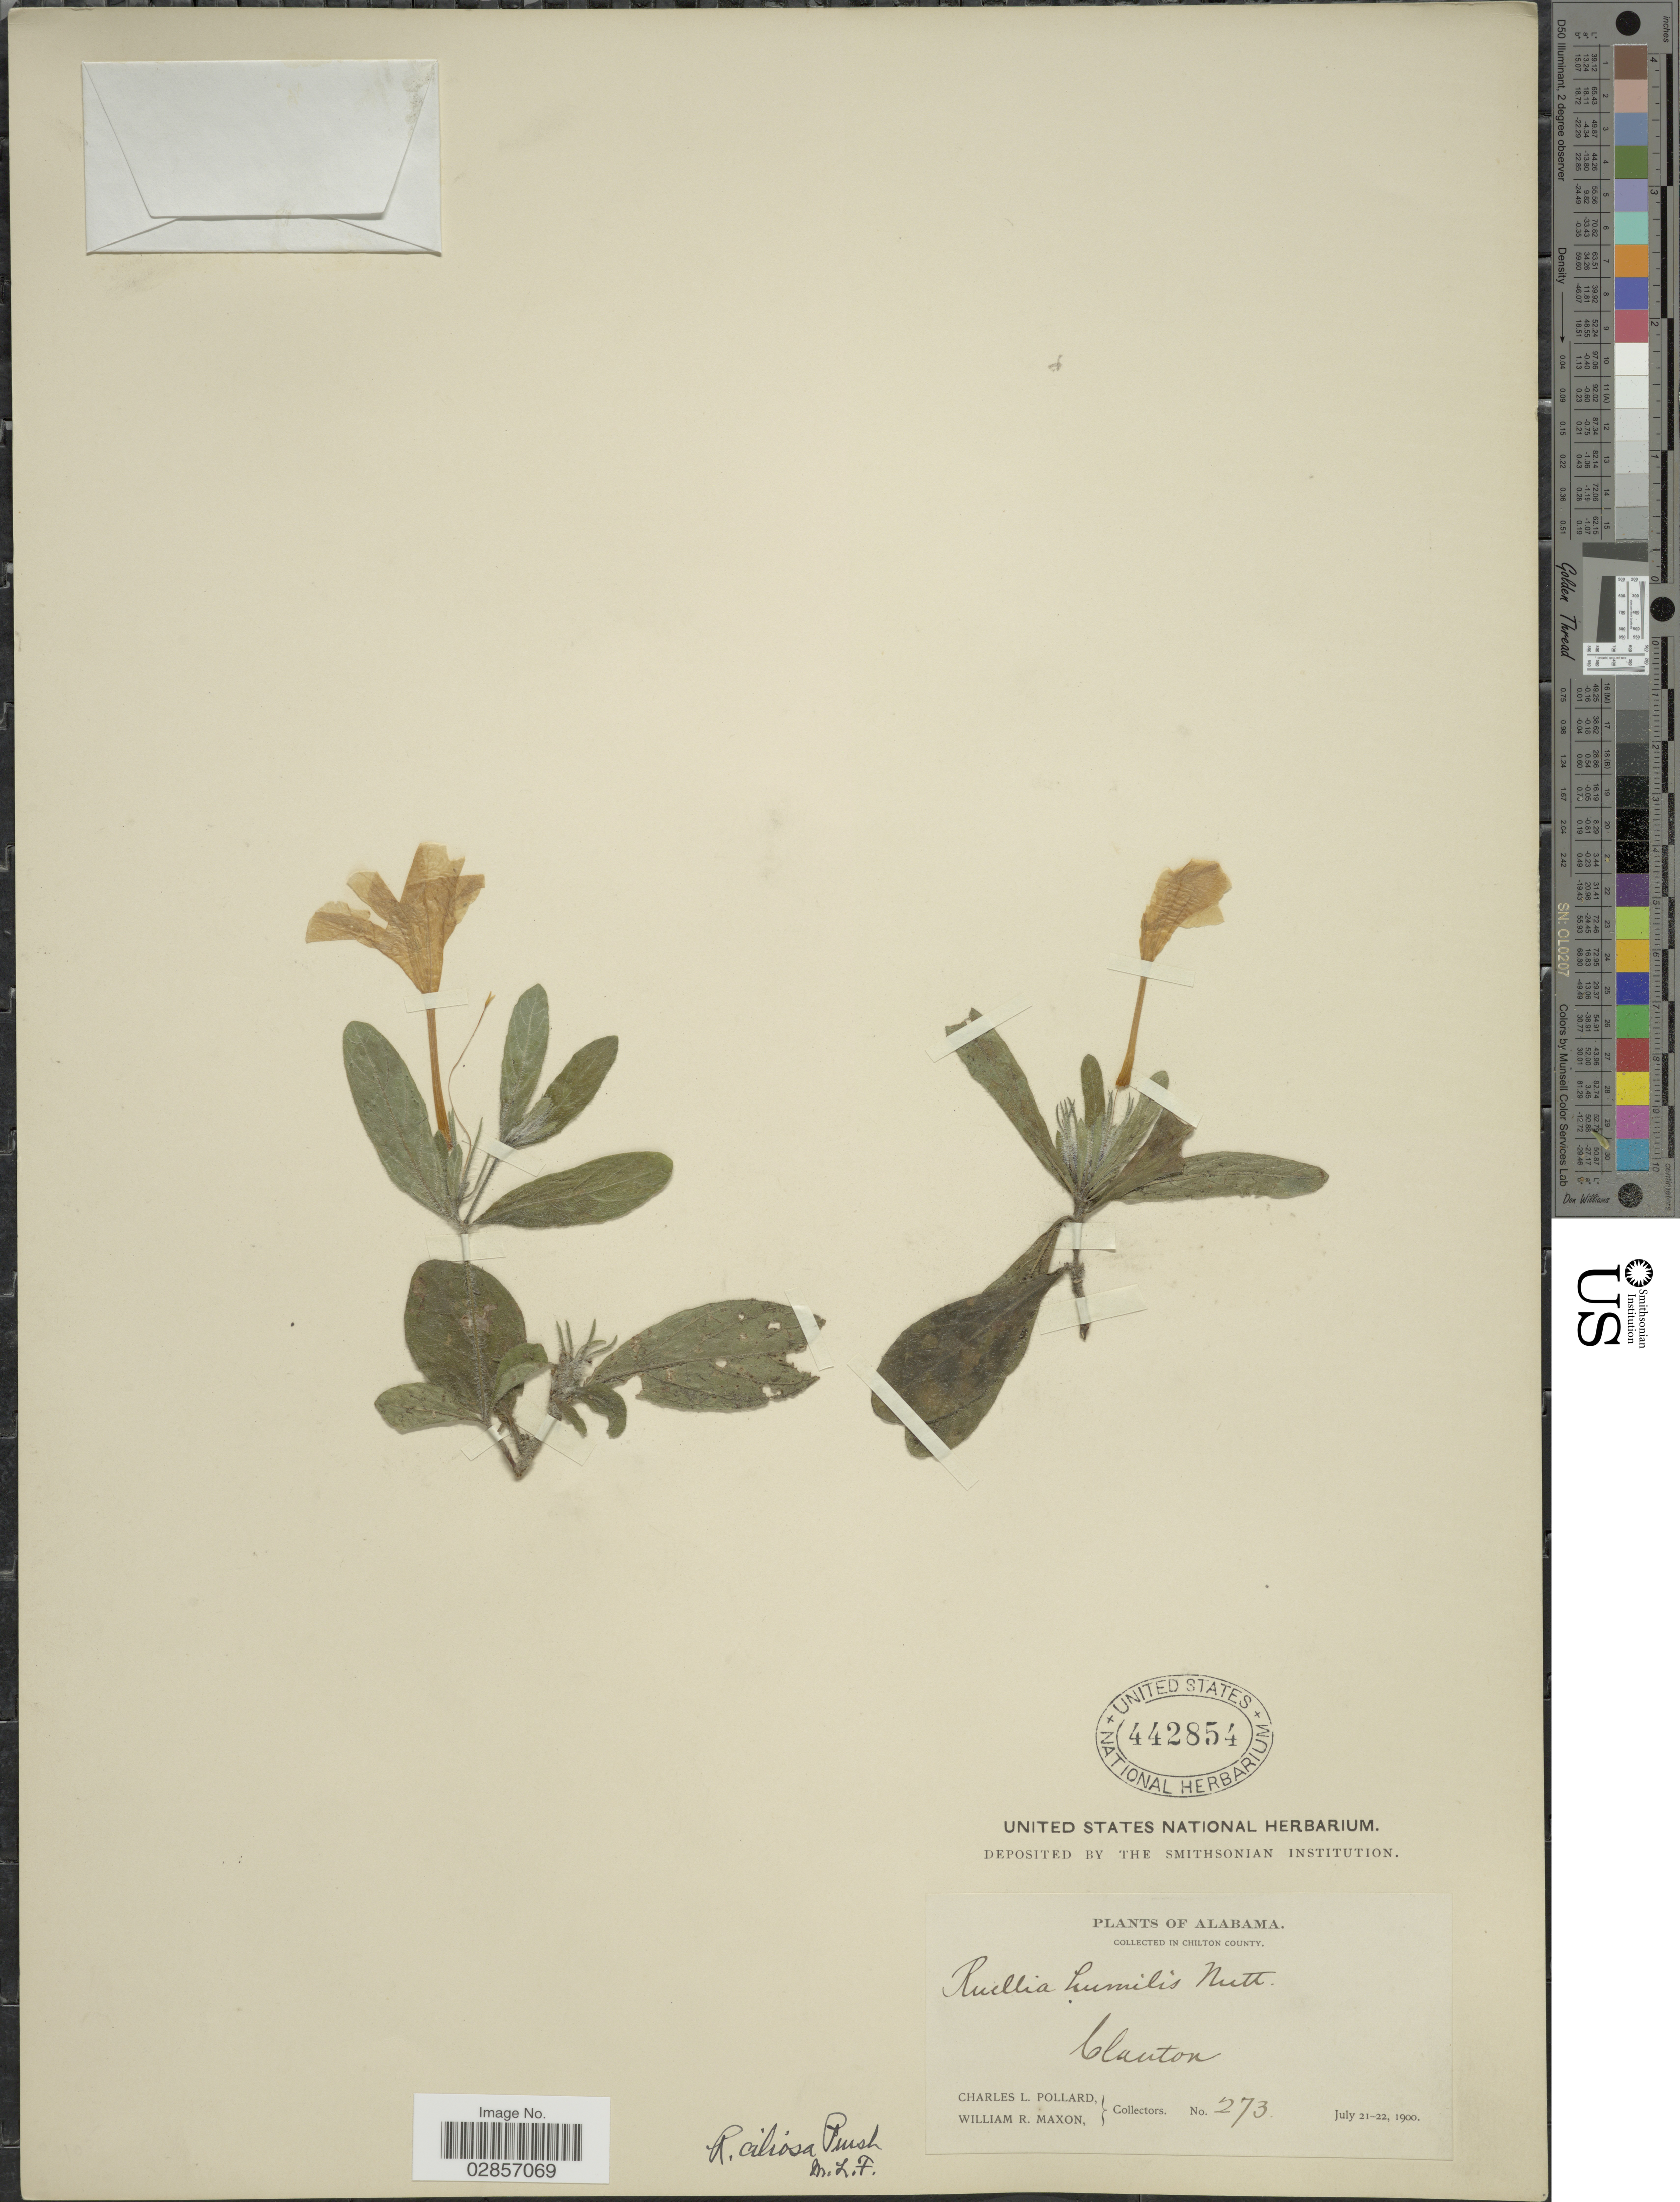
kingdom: Plantae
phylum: Tracheophyta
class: Magnoliopsida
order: Lamiales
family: Acanthaceae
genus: Ruellia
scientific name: Ruellia ciliosa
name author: Pursh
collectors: C. L. Pollard & W. R. Maxon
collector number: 273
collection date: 1900-07-21/1900-07-22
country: United States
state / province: Alabama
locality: In Chilton County. Clanton.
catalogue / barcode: US 442854